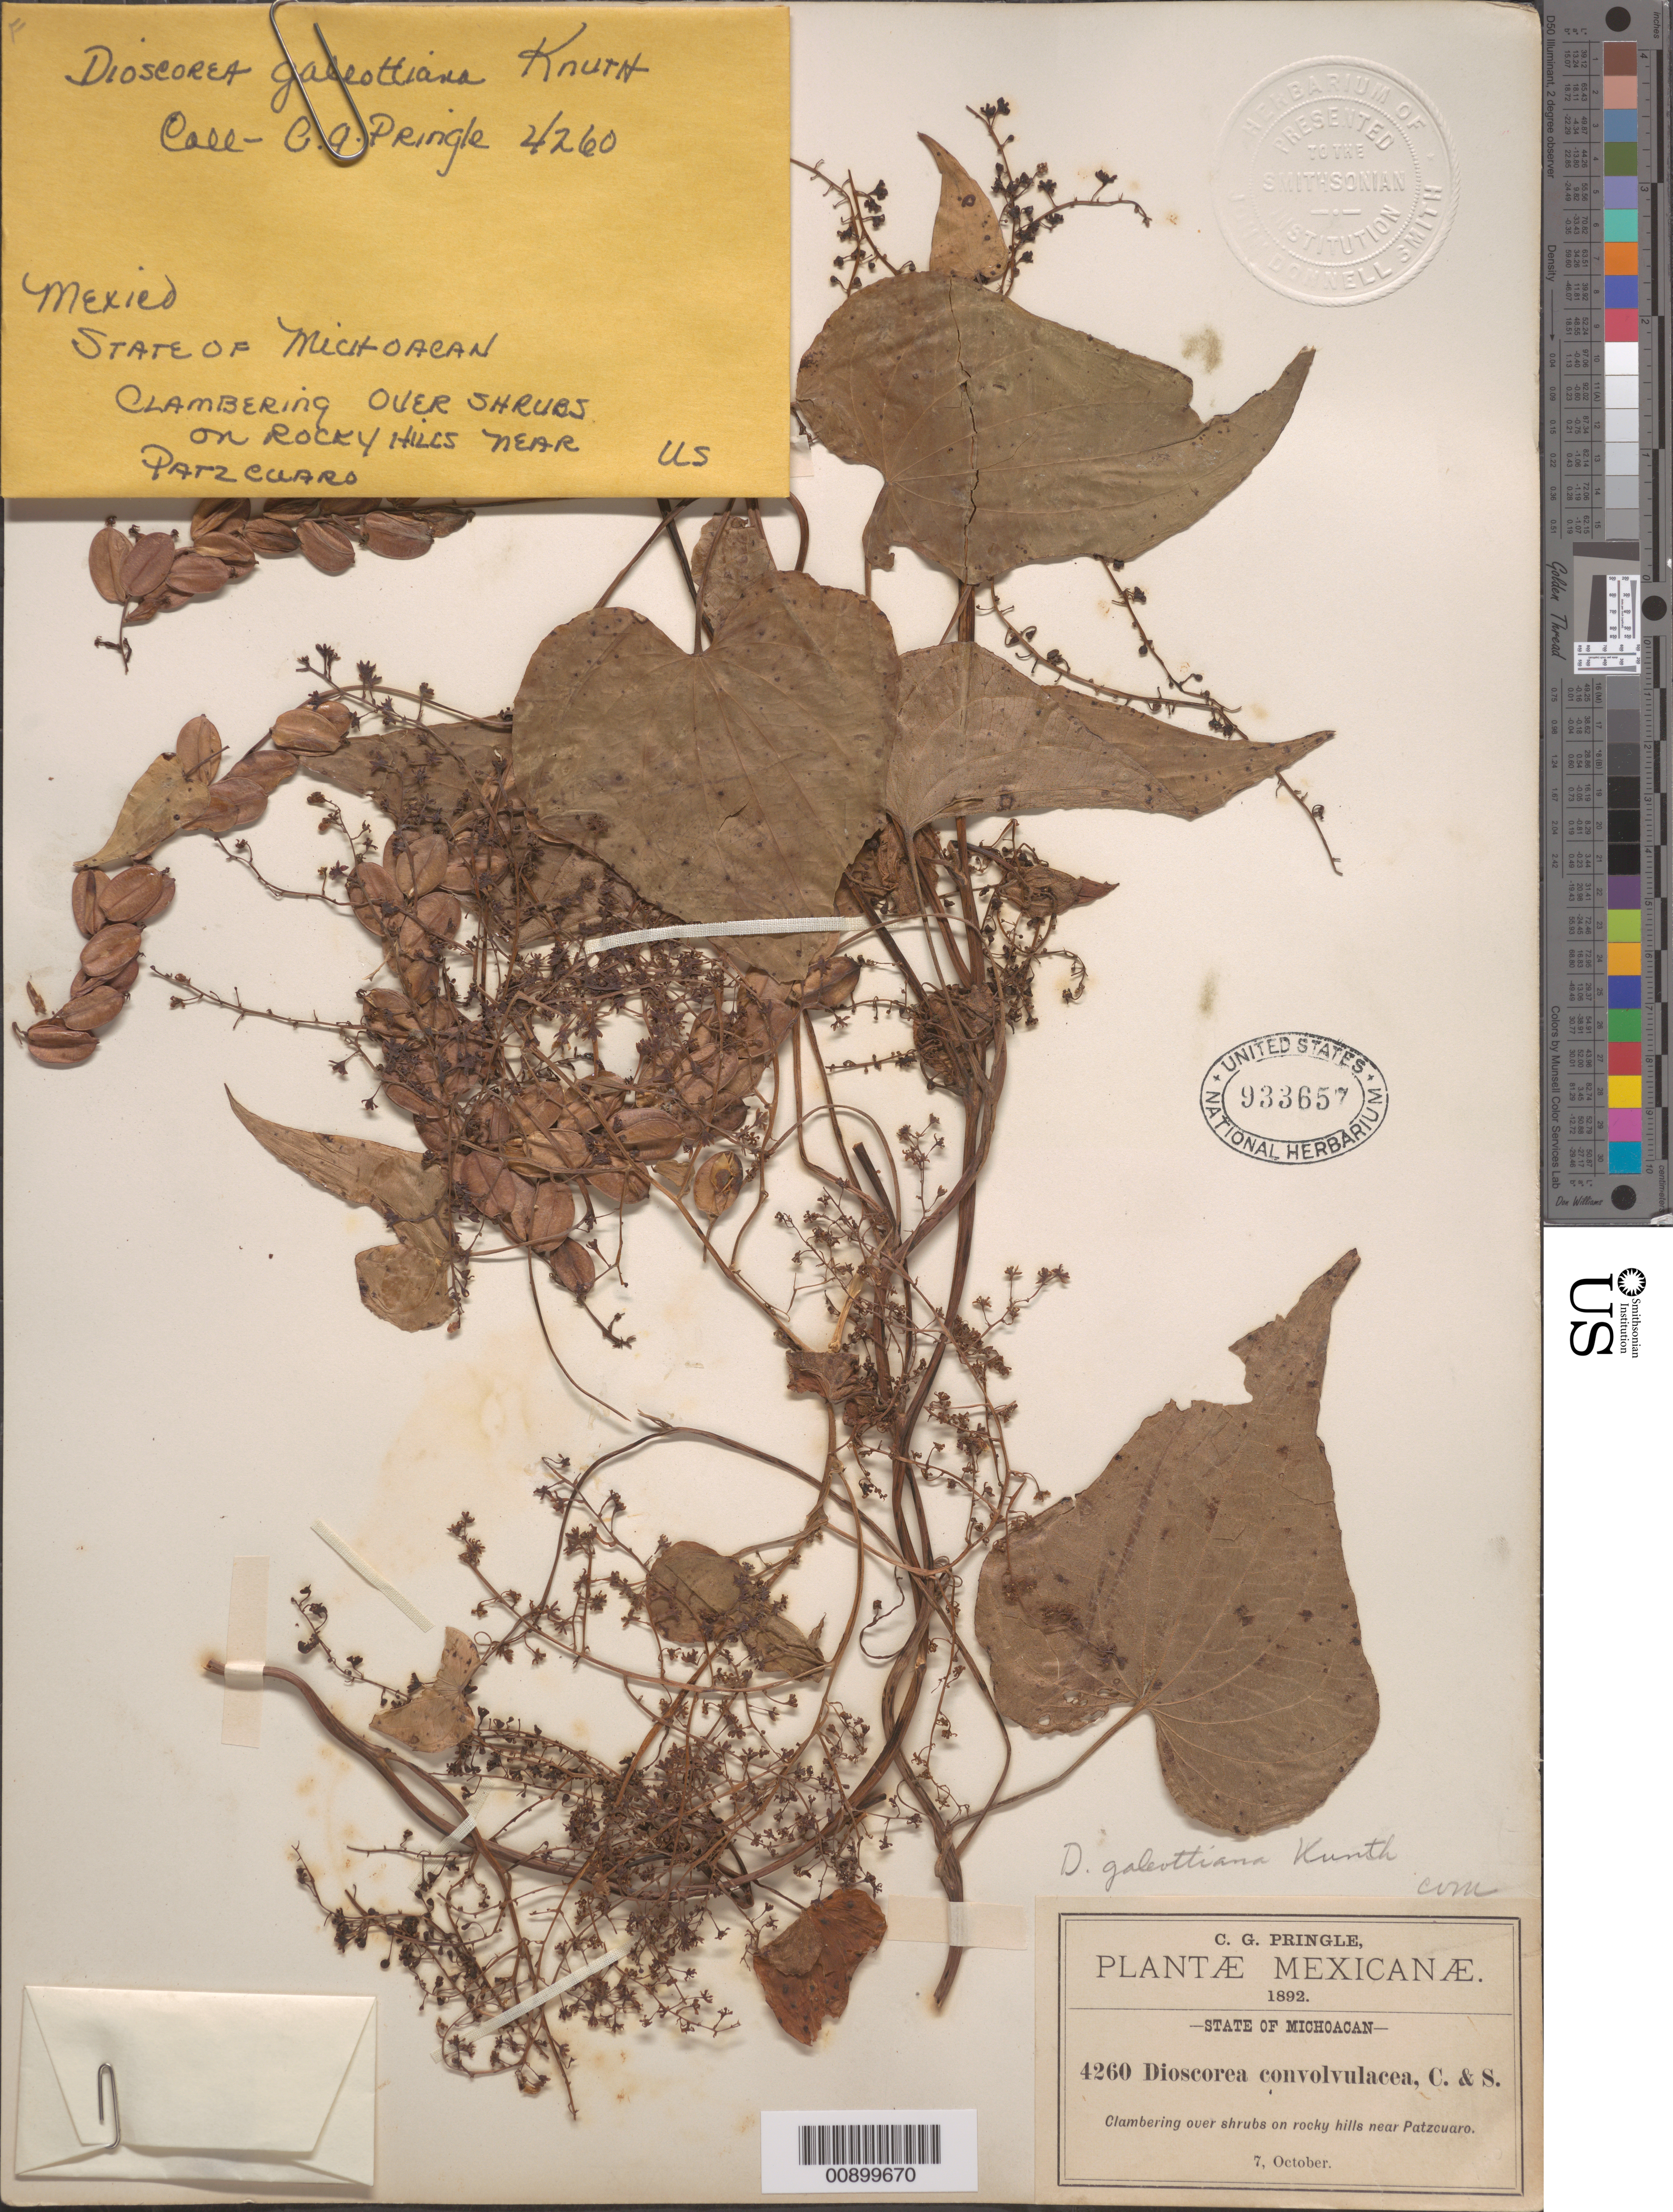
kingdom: Plantae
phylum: Tracheophyta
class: Liliopsida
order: Dioscoreales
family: Dioscoreaceae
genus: Dioscorea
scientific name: Dioscorea galeottiana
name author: Kunth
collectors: C. G. Pringle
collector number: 4260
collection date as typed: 07 Oct 1892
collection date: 1892-10-07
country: Mexico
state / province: Michoacán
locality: Near Patzcuaro, Michoacán.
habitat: Clambering over shrubs on rocky hills.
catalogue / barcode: US 933657